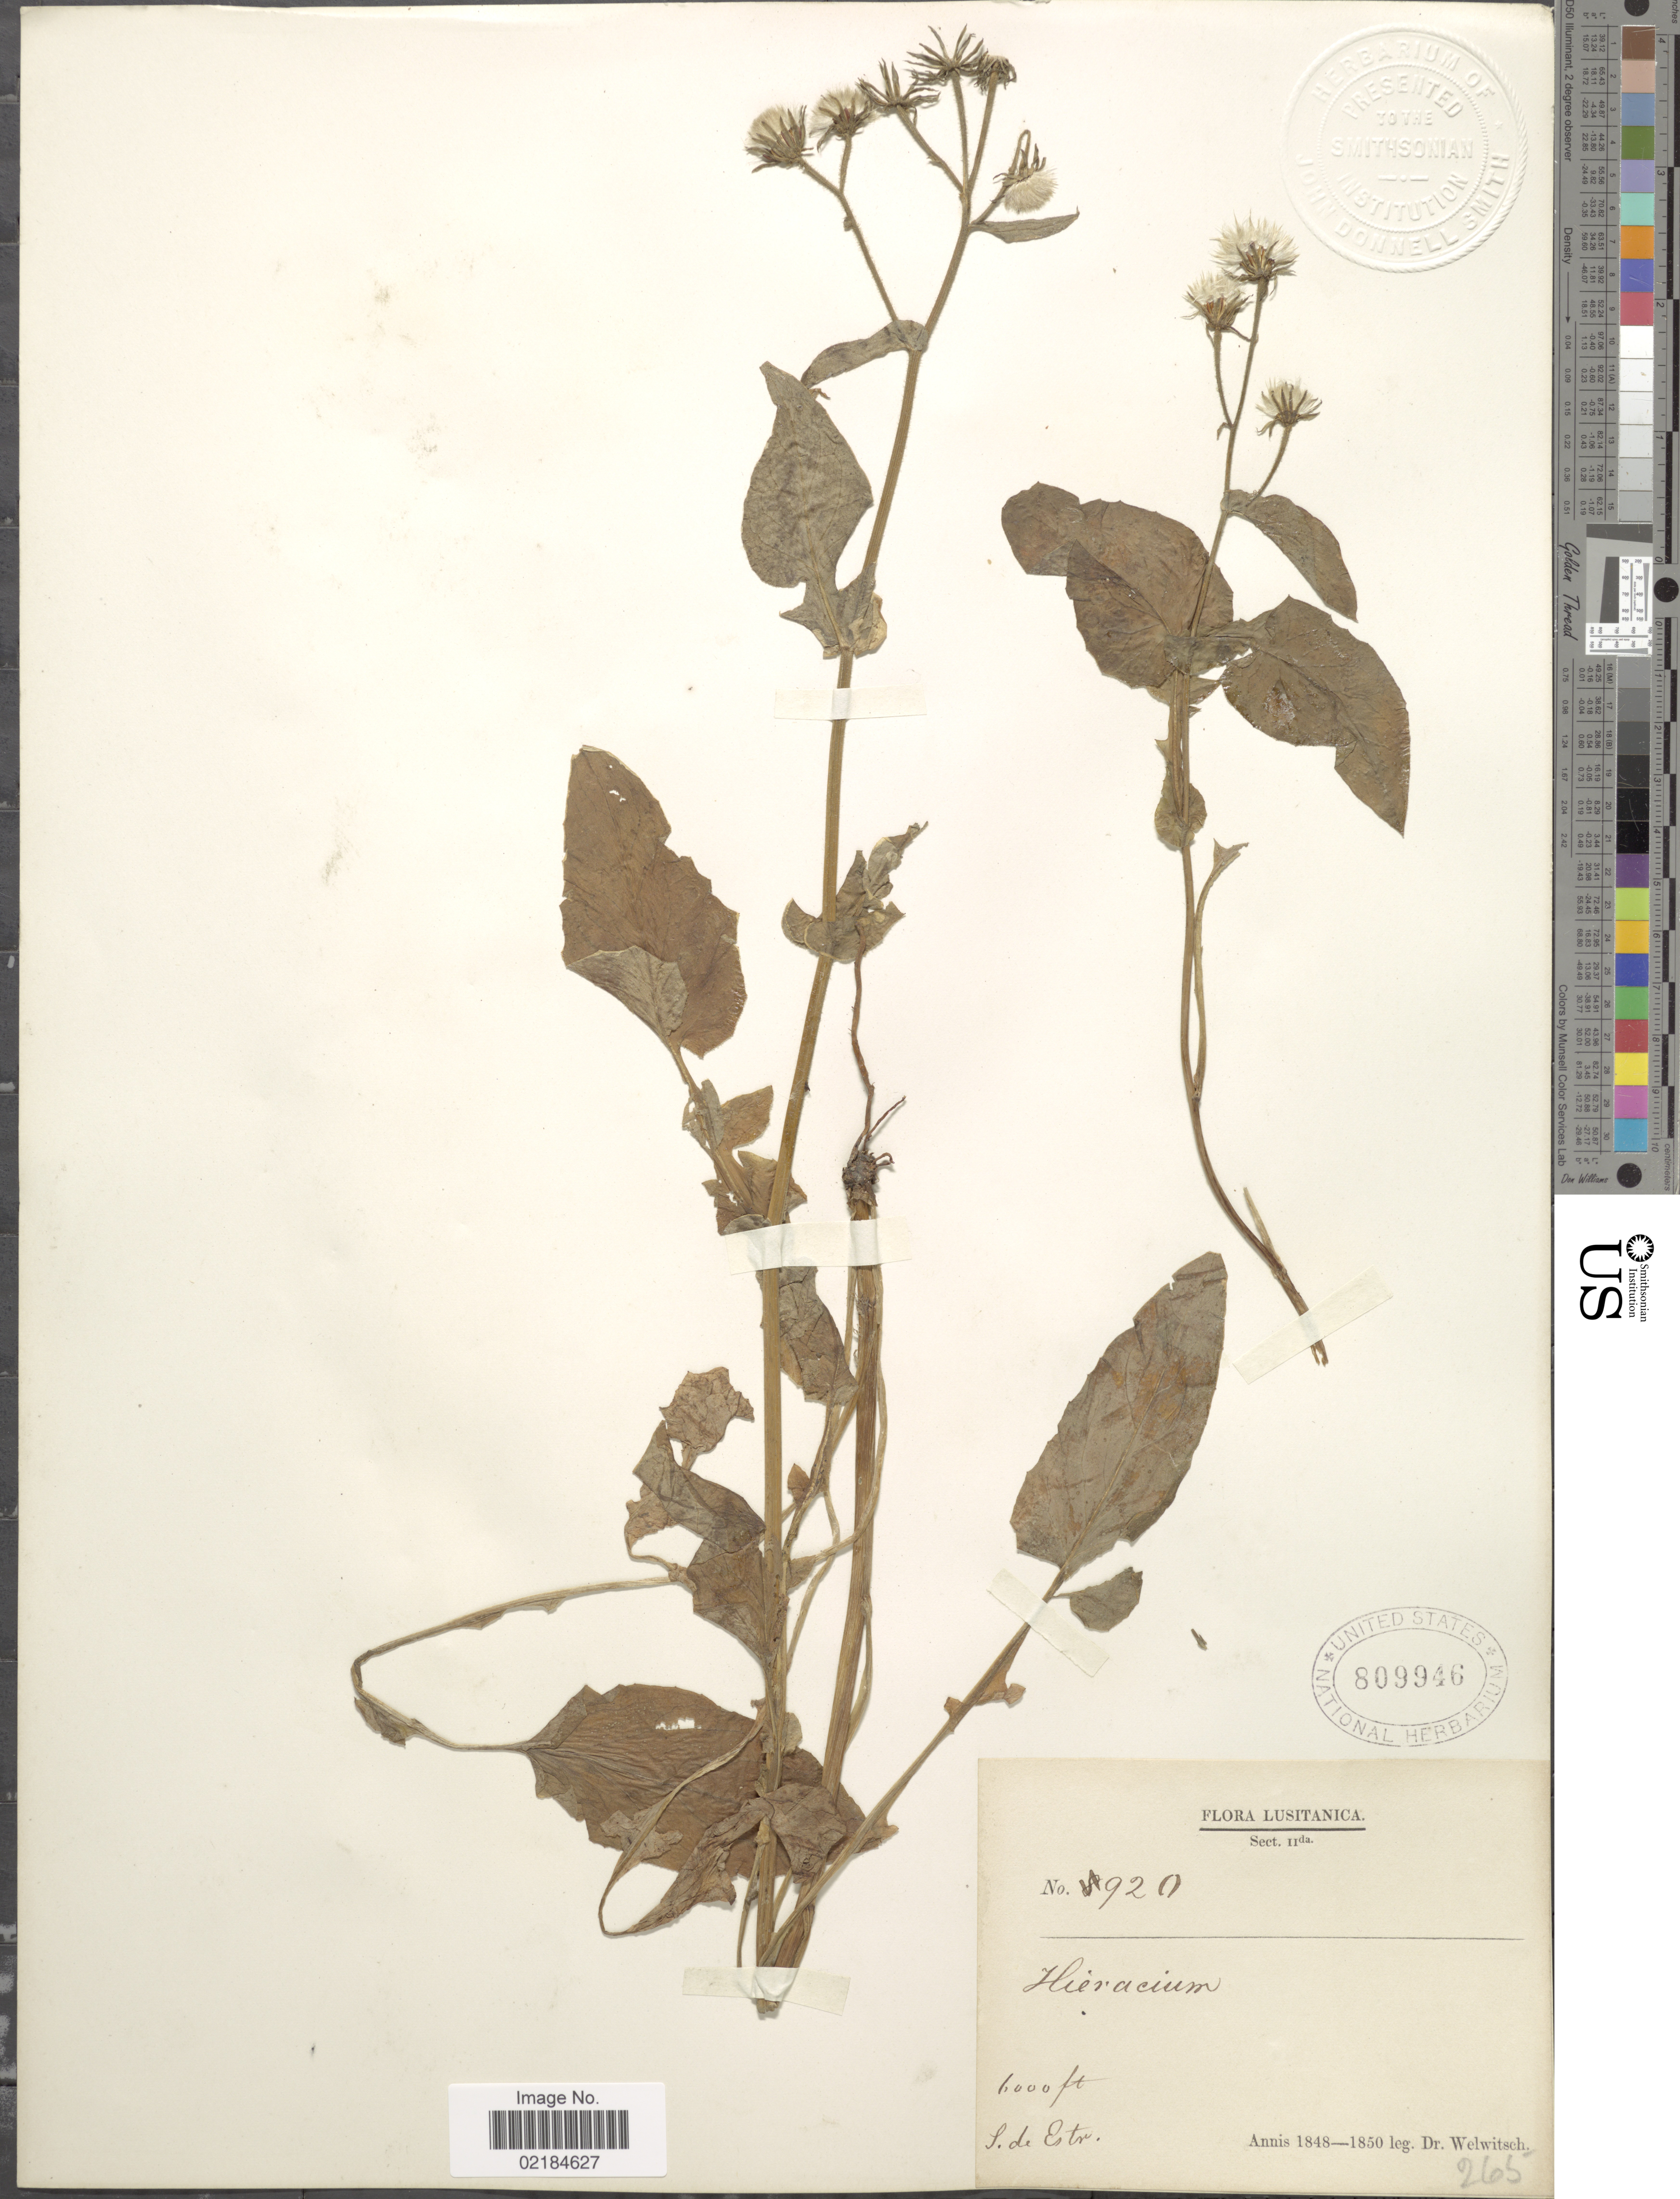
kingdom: Plantae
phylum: Tracheophyta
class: Magnoliopsida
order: Asterales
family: Asteraceae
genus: Hieracium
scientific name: Hieracium repandulare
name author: Druce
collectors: -. Welwitsch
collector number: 920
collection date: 1848/1850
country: Portugal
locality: Lusitancia, S. de Estr.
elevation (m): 1829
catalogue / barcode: US 809946